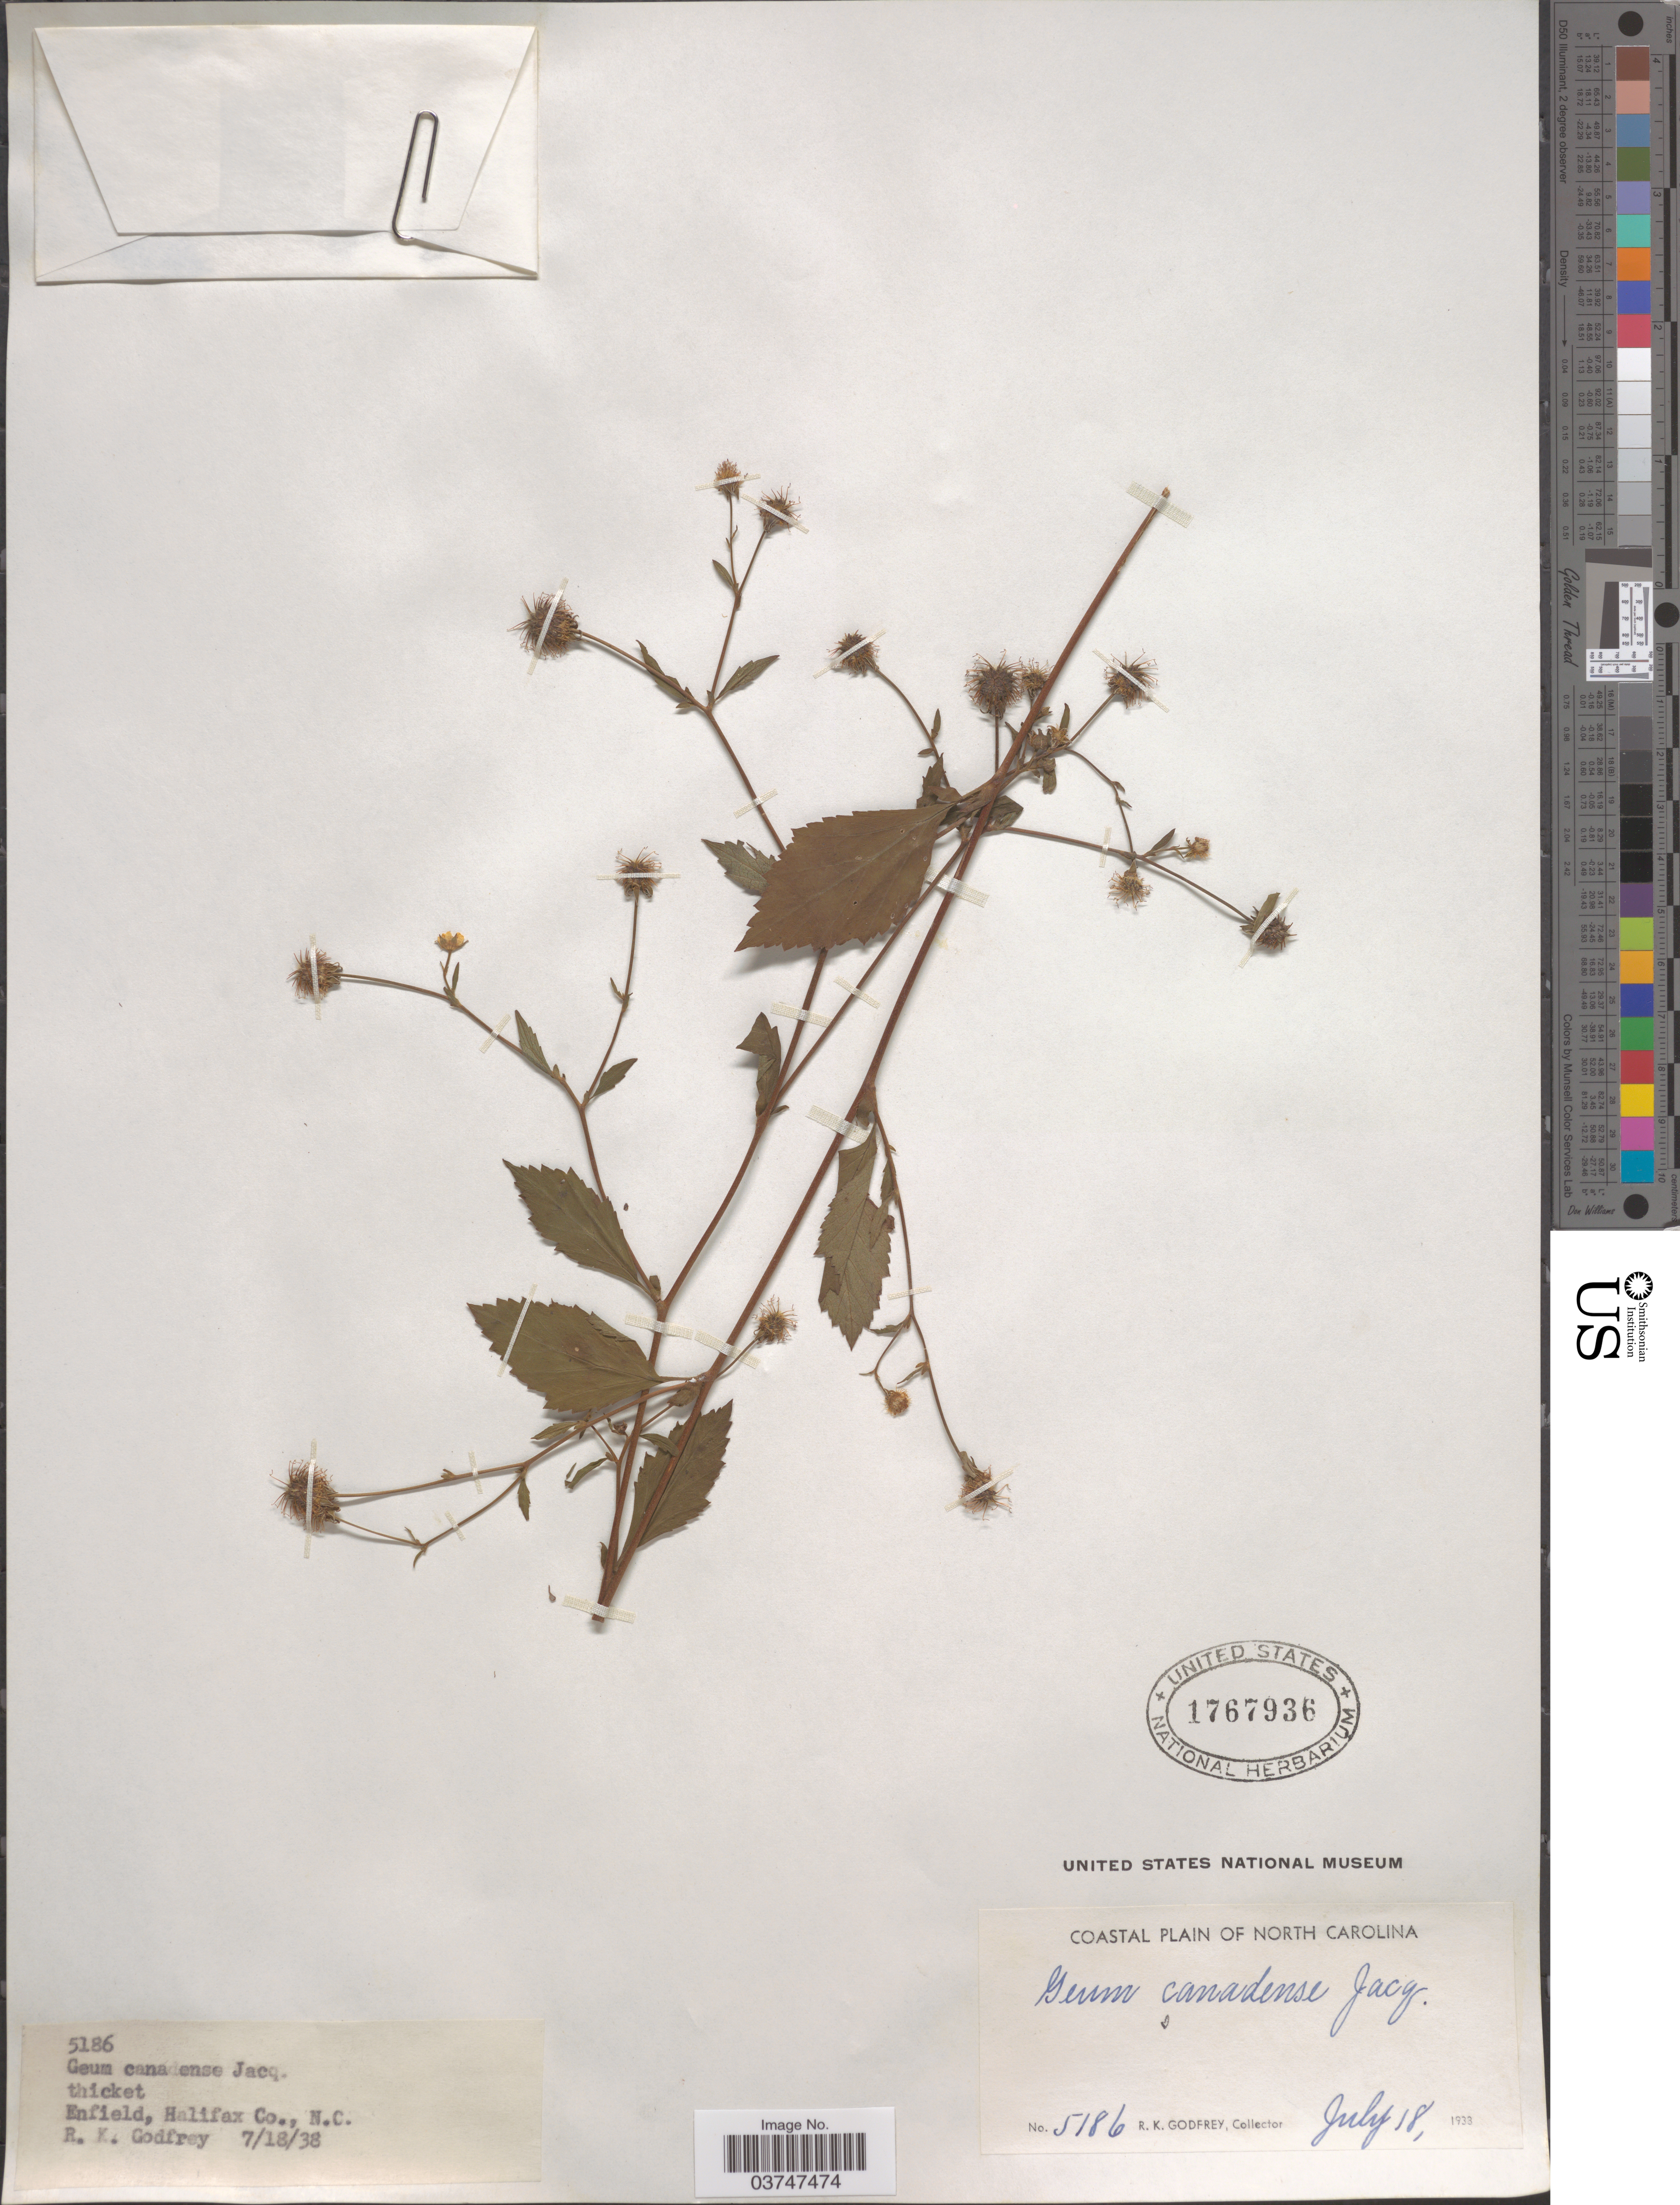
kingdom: Plantae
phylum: Tracheophyta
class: Magnoliopsida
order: Rosales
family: Rosaceae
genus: Geum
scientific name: Geum canadense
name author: Jacq.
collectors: R. K. Godfrey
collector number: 5186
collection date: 1938-07-18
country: United States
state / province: North Carolina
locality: Enfield, Halifax Co. Coastal plain of North Carolina.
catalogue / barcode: US 1767936